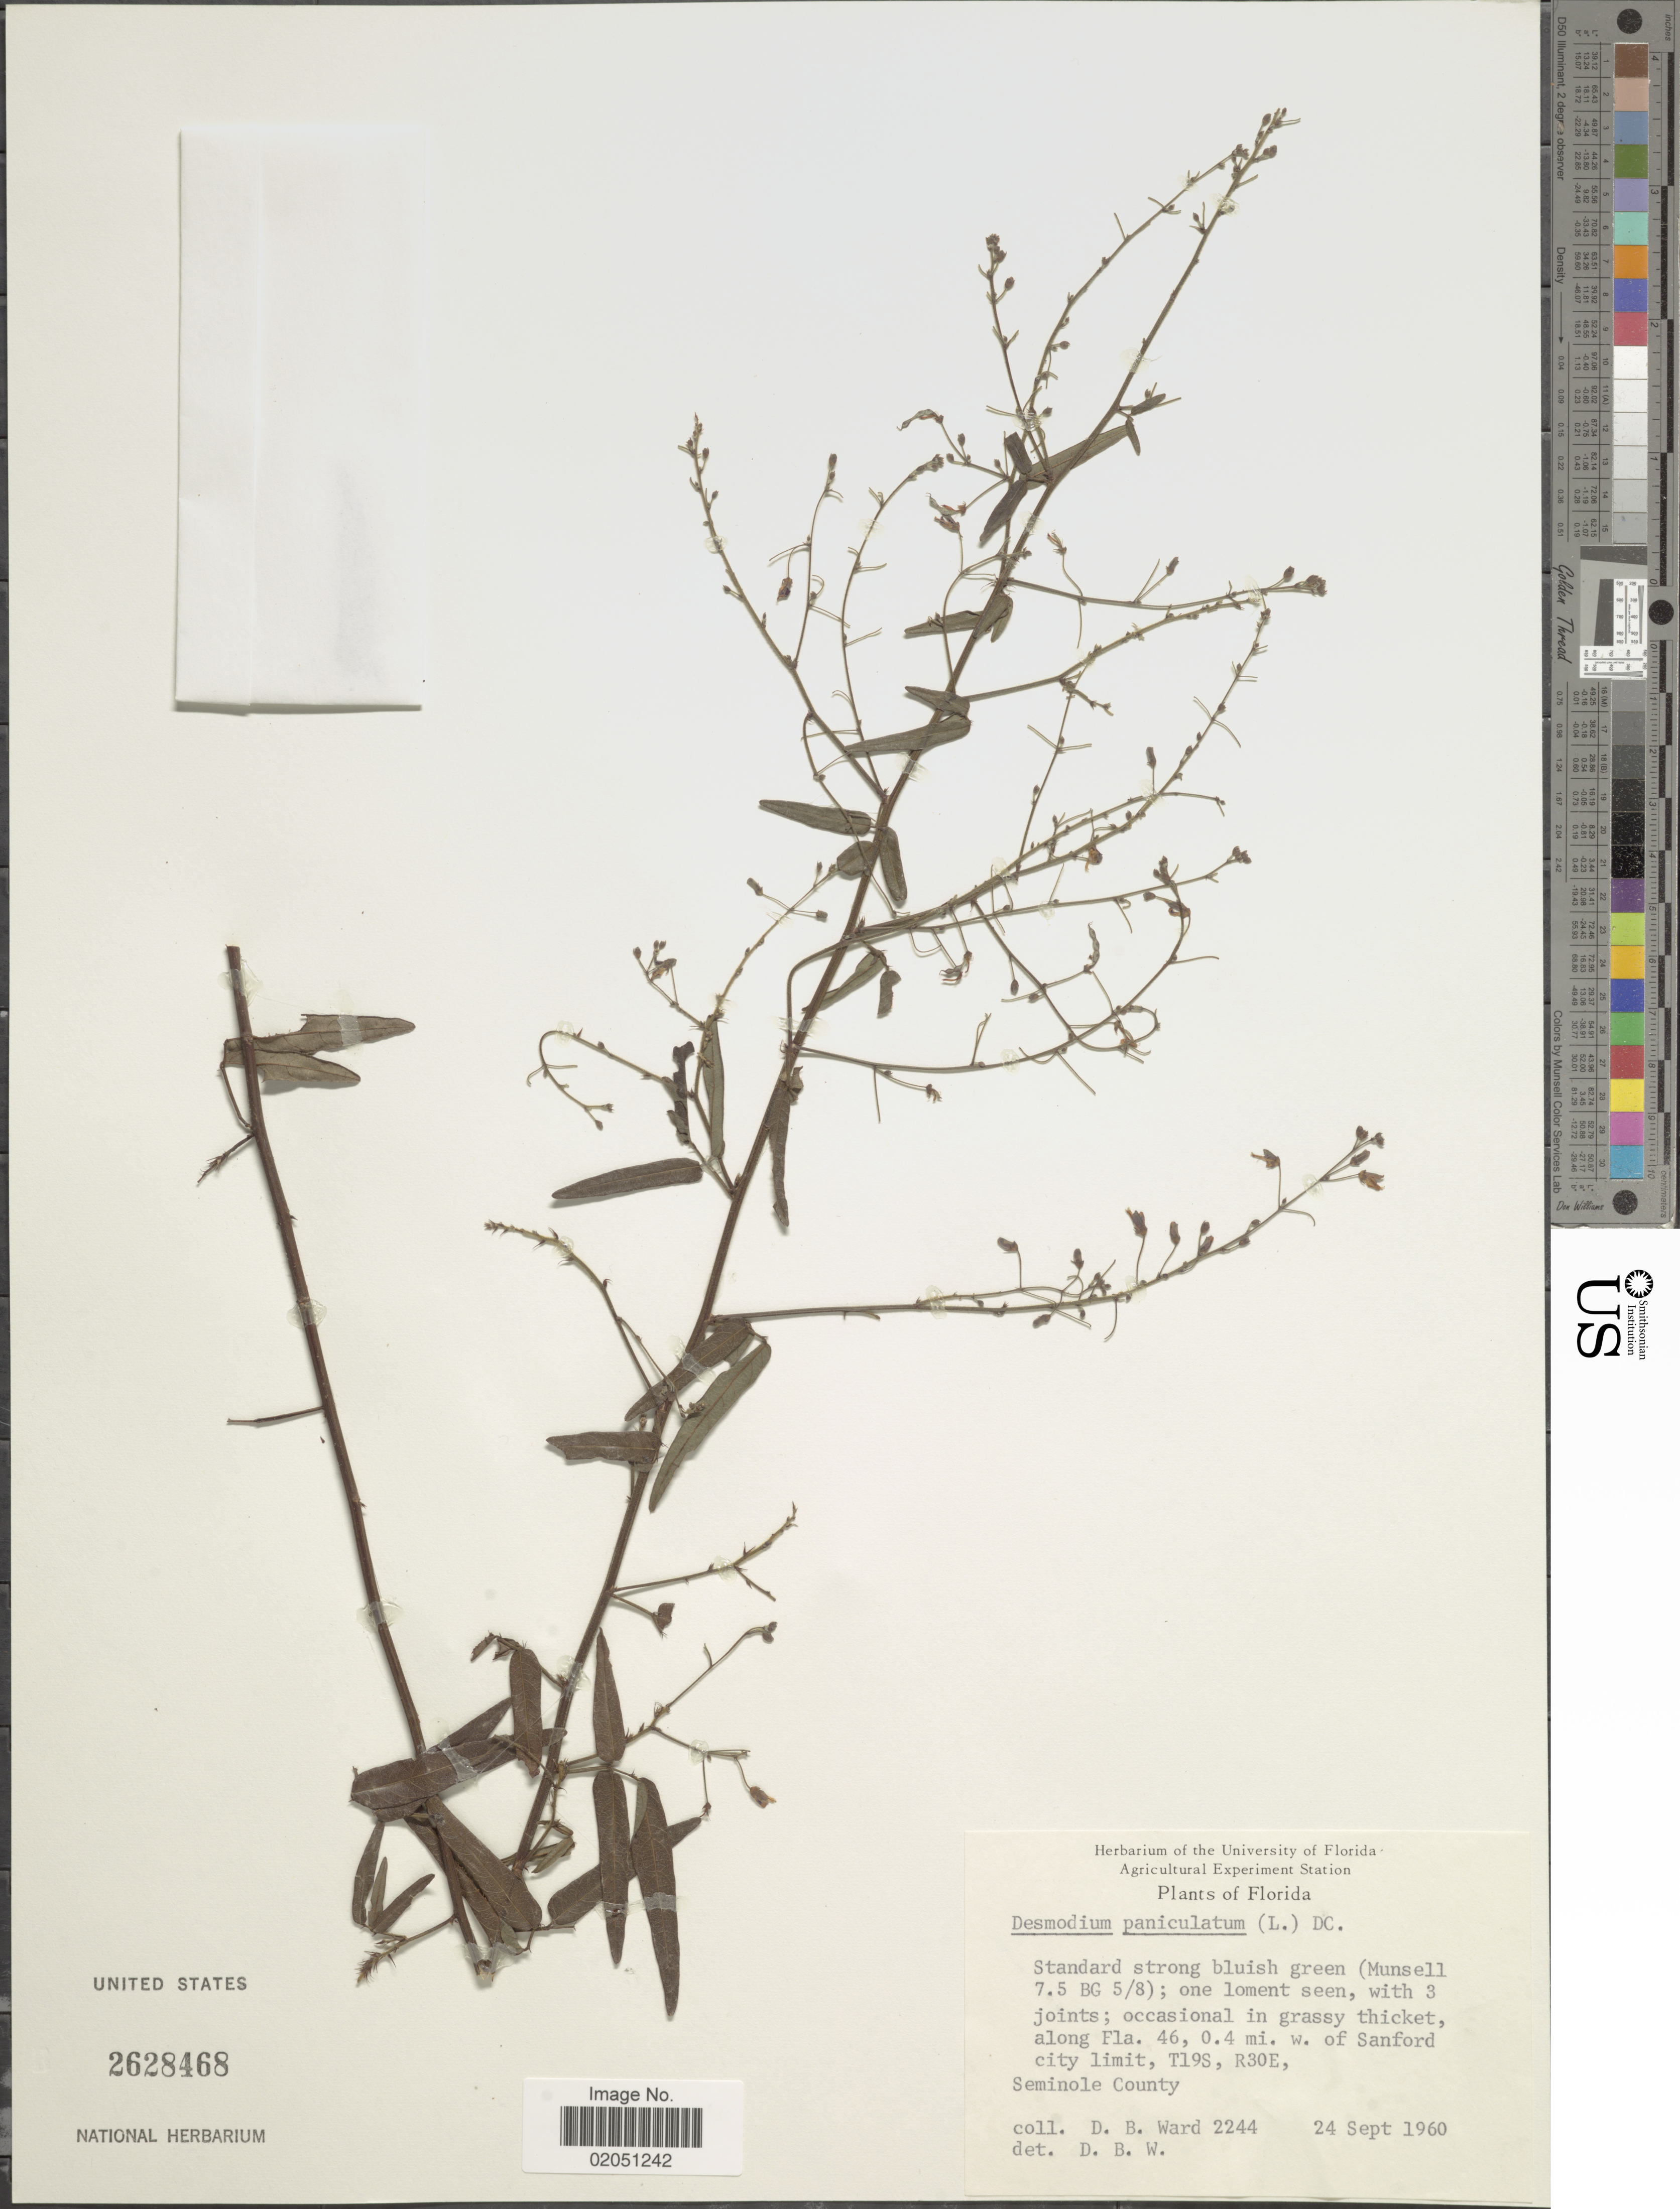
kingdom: Plantae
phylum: Tracheophyta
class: Magnoliopsida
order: Fabales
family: Fabaceae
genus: Desmodium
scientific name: Desmodium paniculatum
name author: (L.) DC.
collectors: D. B. Ward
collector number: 2244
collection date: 1960-09-24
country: United States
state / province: Florida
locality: Occasional in grassy thicket, along Fla. 46, 0.4 mi w of Sanford city limit, T19S, R30E, Seminole County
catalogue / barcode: US 2628468